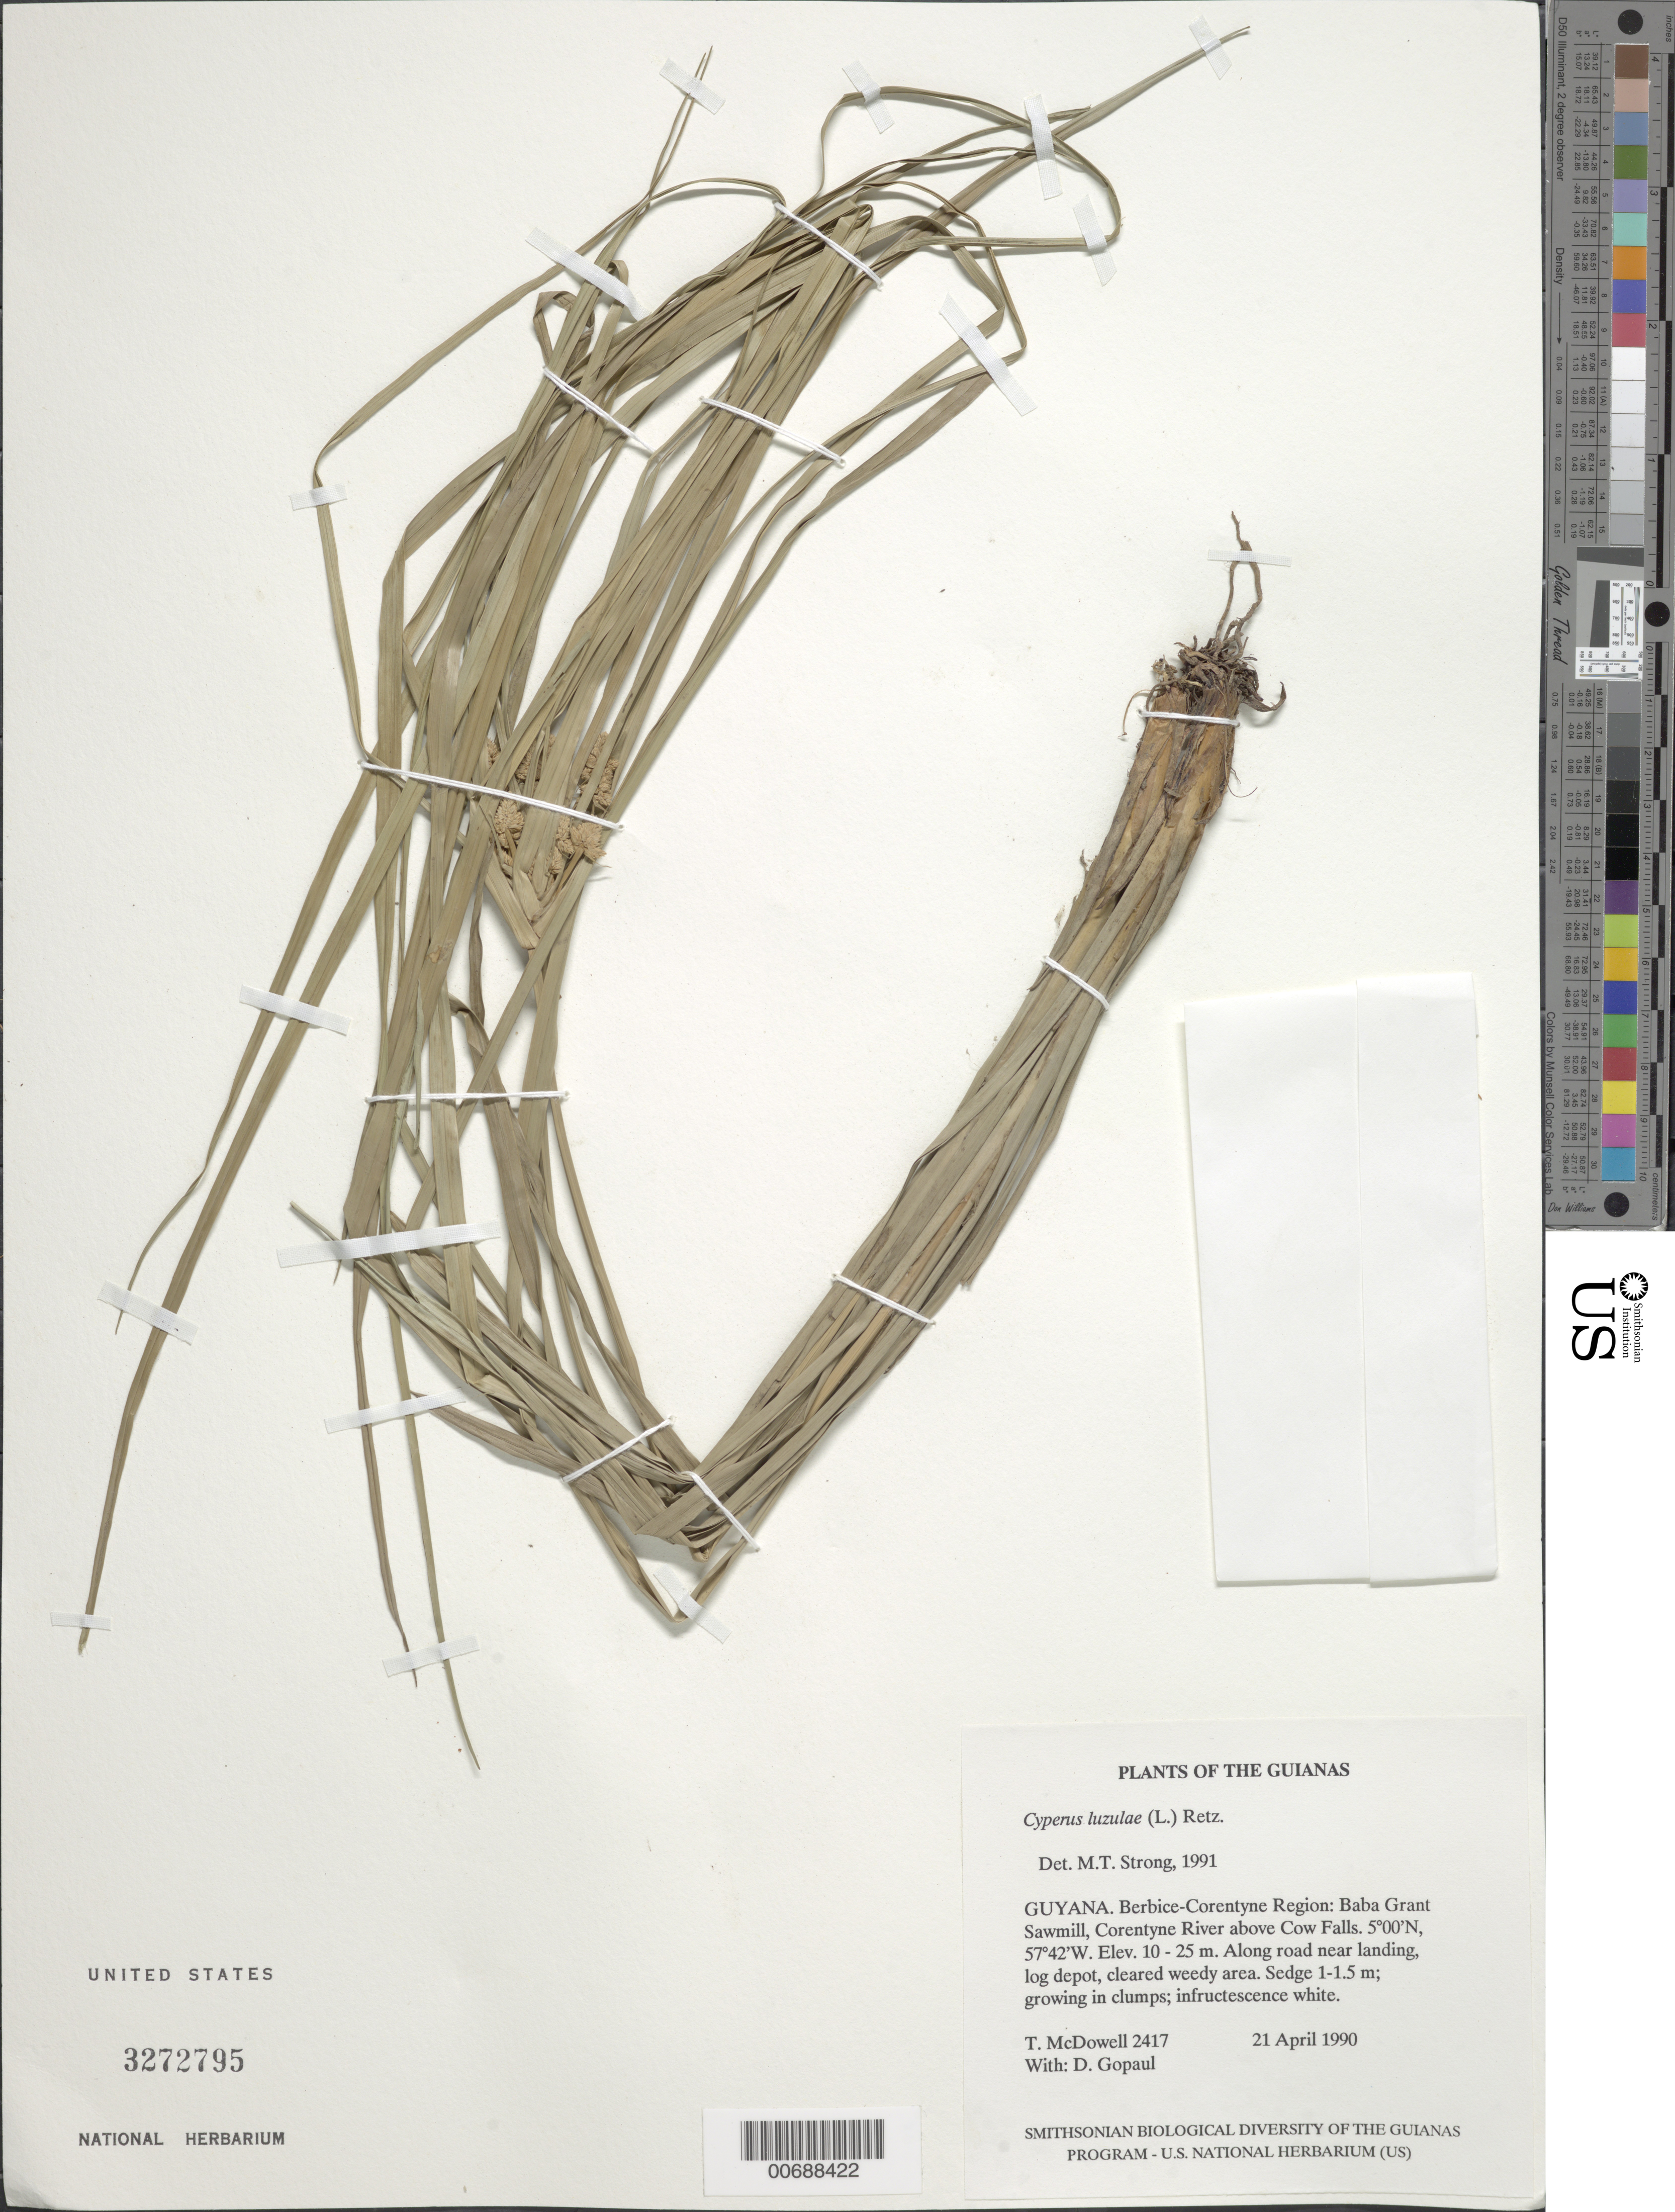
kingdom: Plantae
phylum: Tracheophyta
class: Liliopsida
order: Poales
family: Cyperaceae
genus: Cyperus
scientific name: Cyperus luzulae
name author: (L.) Rottb. ex Retz.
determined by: Strong, M. T., (US), Smithsonian Institution - National Museum of Natural History (UNITED STATES)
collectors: T. McDowell & D. Gopaul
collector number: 2417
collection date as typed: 21 April 1990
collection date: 1990-04-21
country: Guyana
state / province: E. Berbice-Corentyne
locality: Baba Grant Sawmill, Corentyne River above Cow Falls. Along road near landing & in log depot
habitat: Cleared weedy area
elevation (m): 10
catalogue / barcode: US 3272795